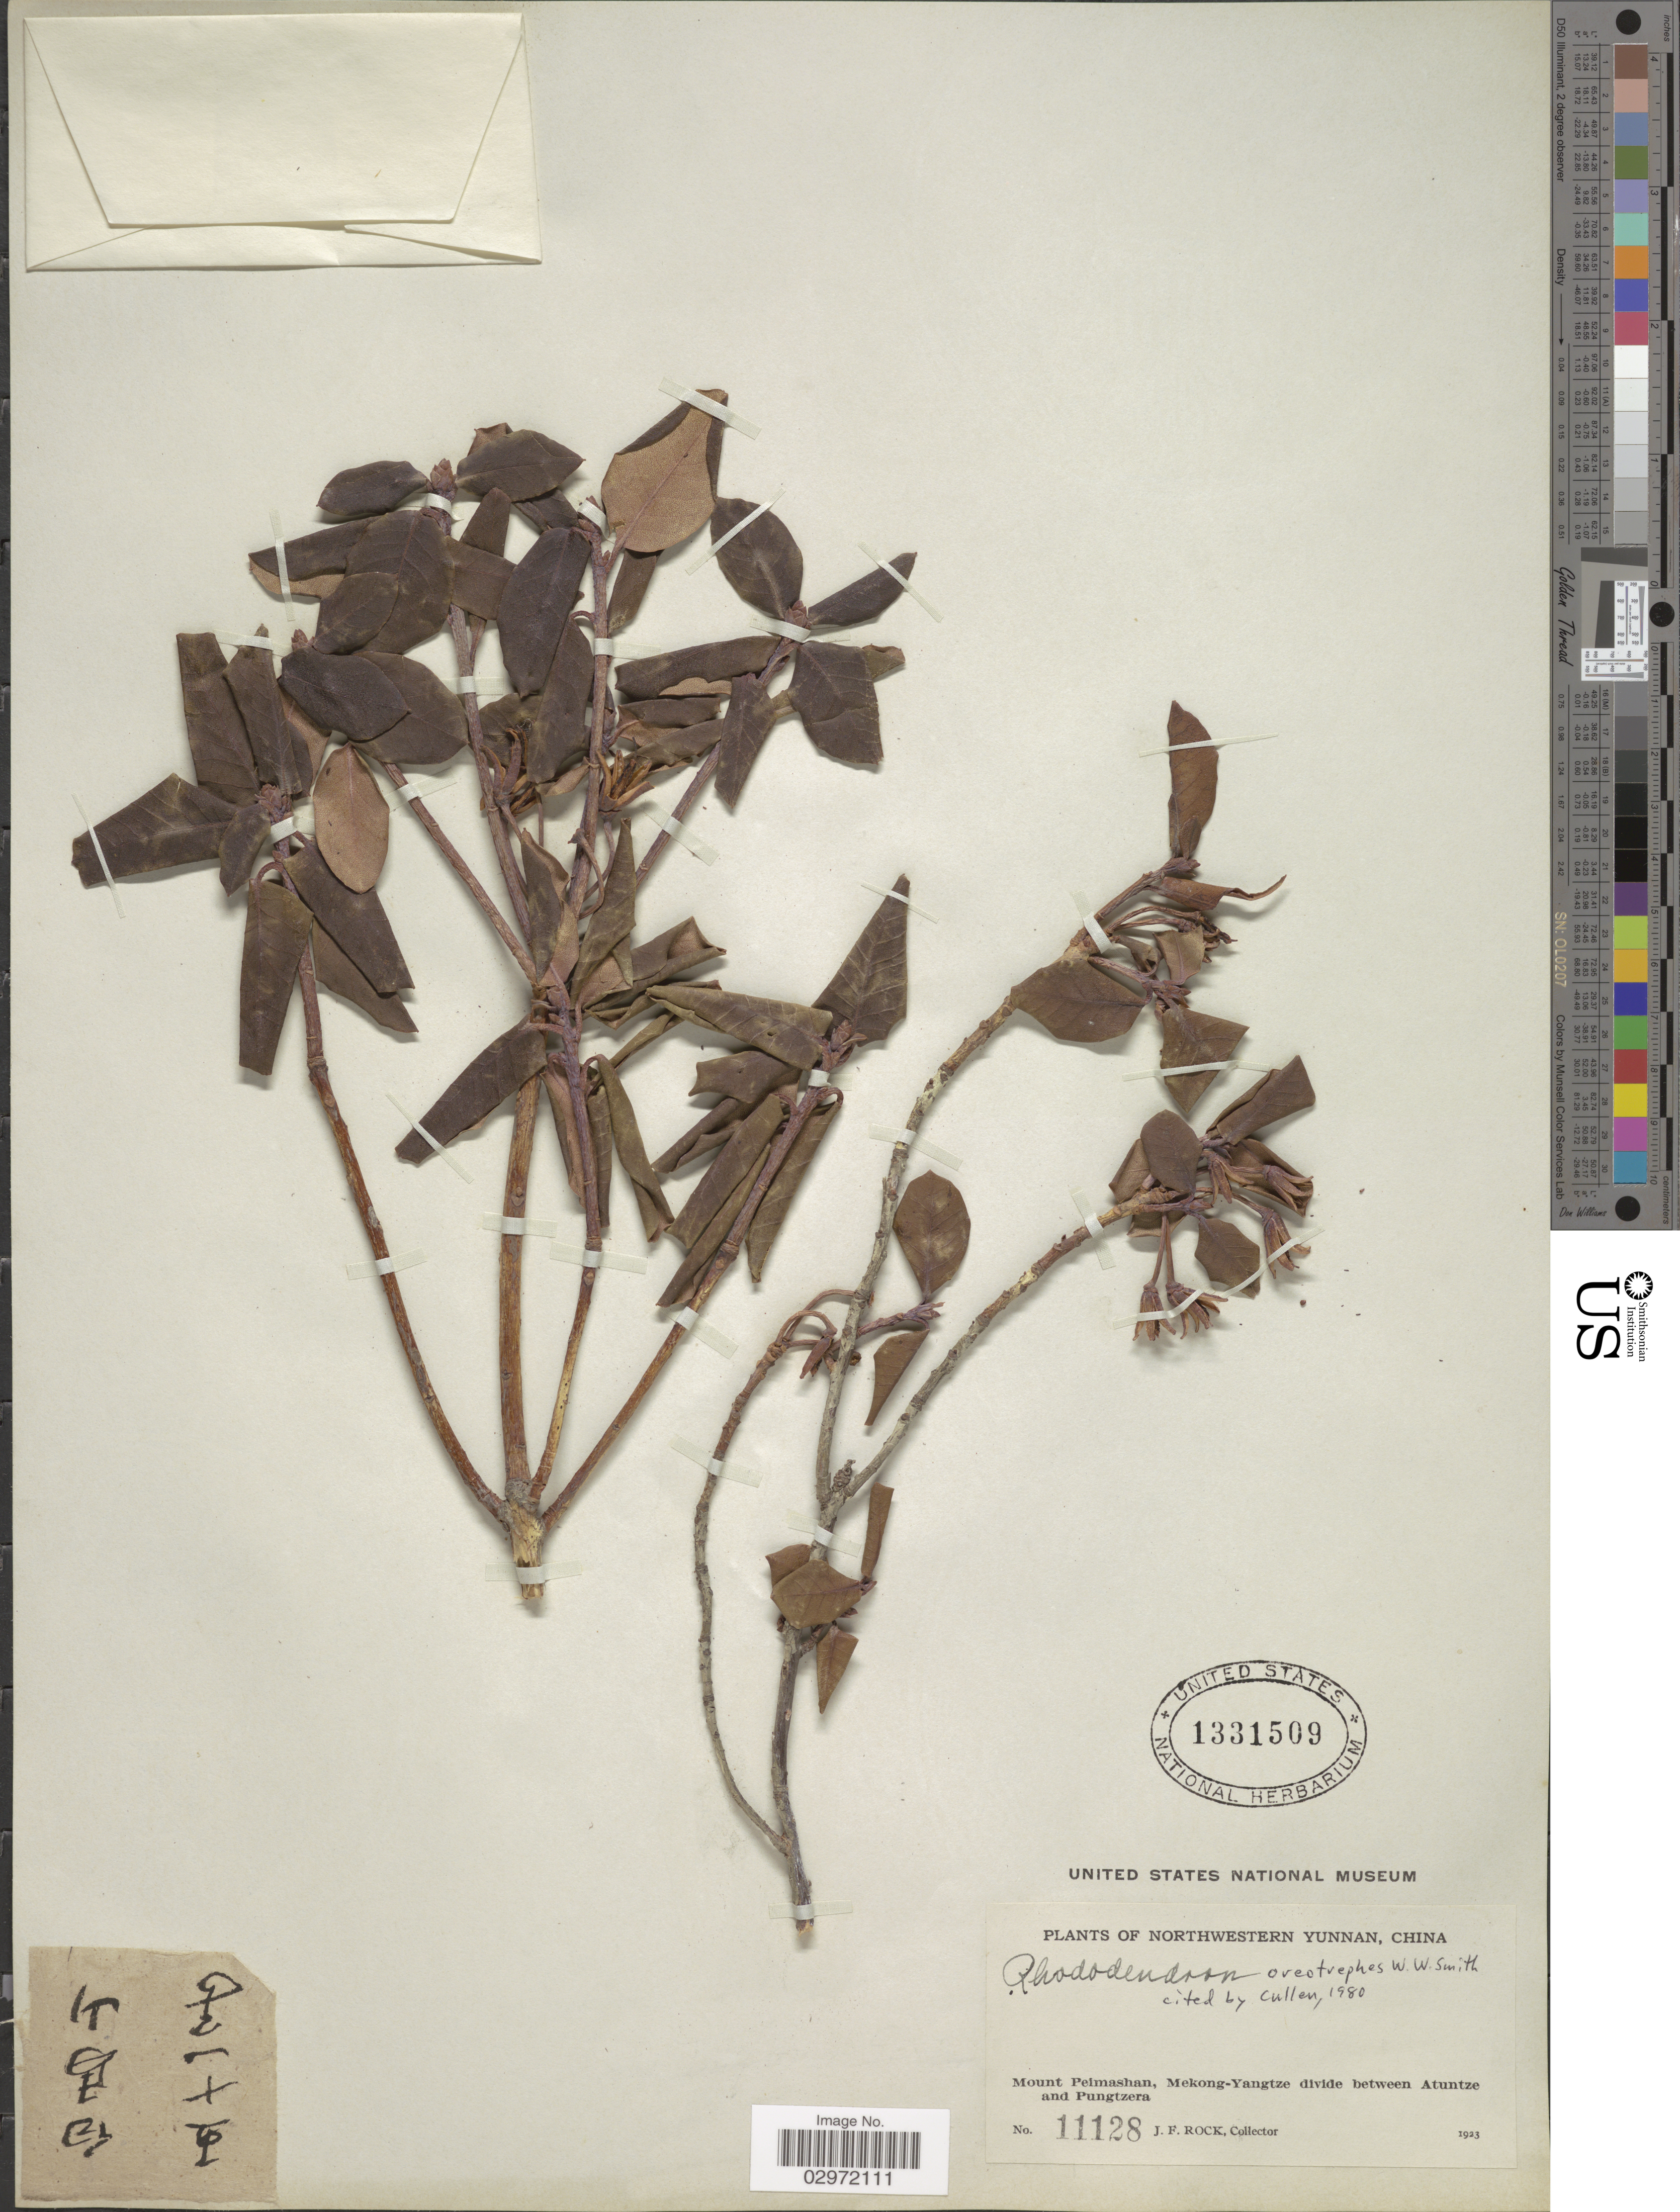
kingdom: Plantae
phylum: Tracheophyta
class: Magnoliopsida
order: Ericales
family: Ericaceae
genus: Rhododendron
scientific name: Rhododendron oreotrephes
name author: W.W. Sm.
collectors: J. Rock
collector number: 11128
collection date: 1923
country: China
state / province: Yunnan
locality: Northwestern Yunnan. Mount Peimashan, Mekong-Yangtze divide between Atuntze and Pungtzera.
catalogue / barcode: US 1331509